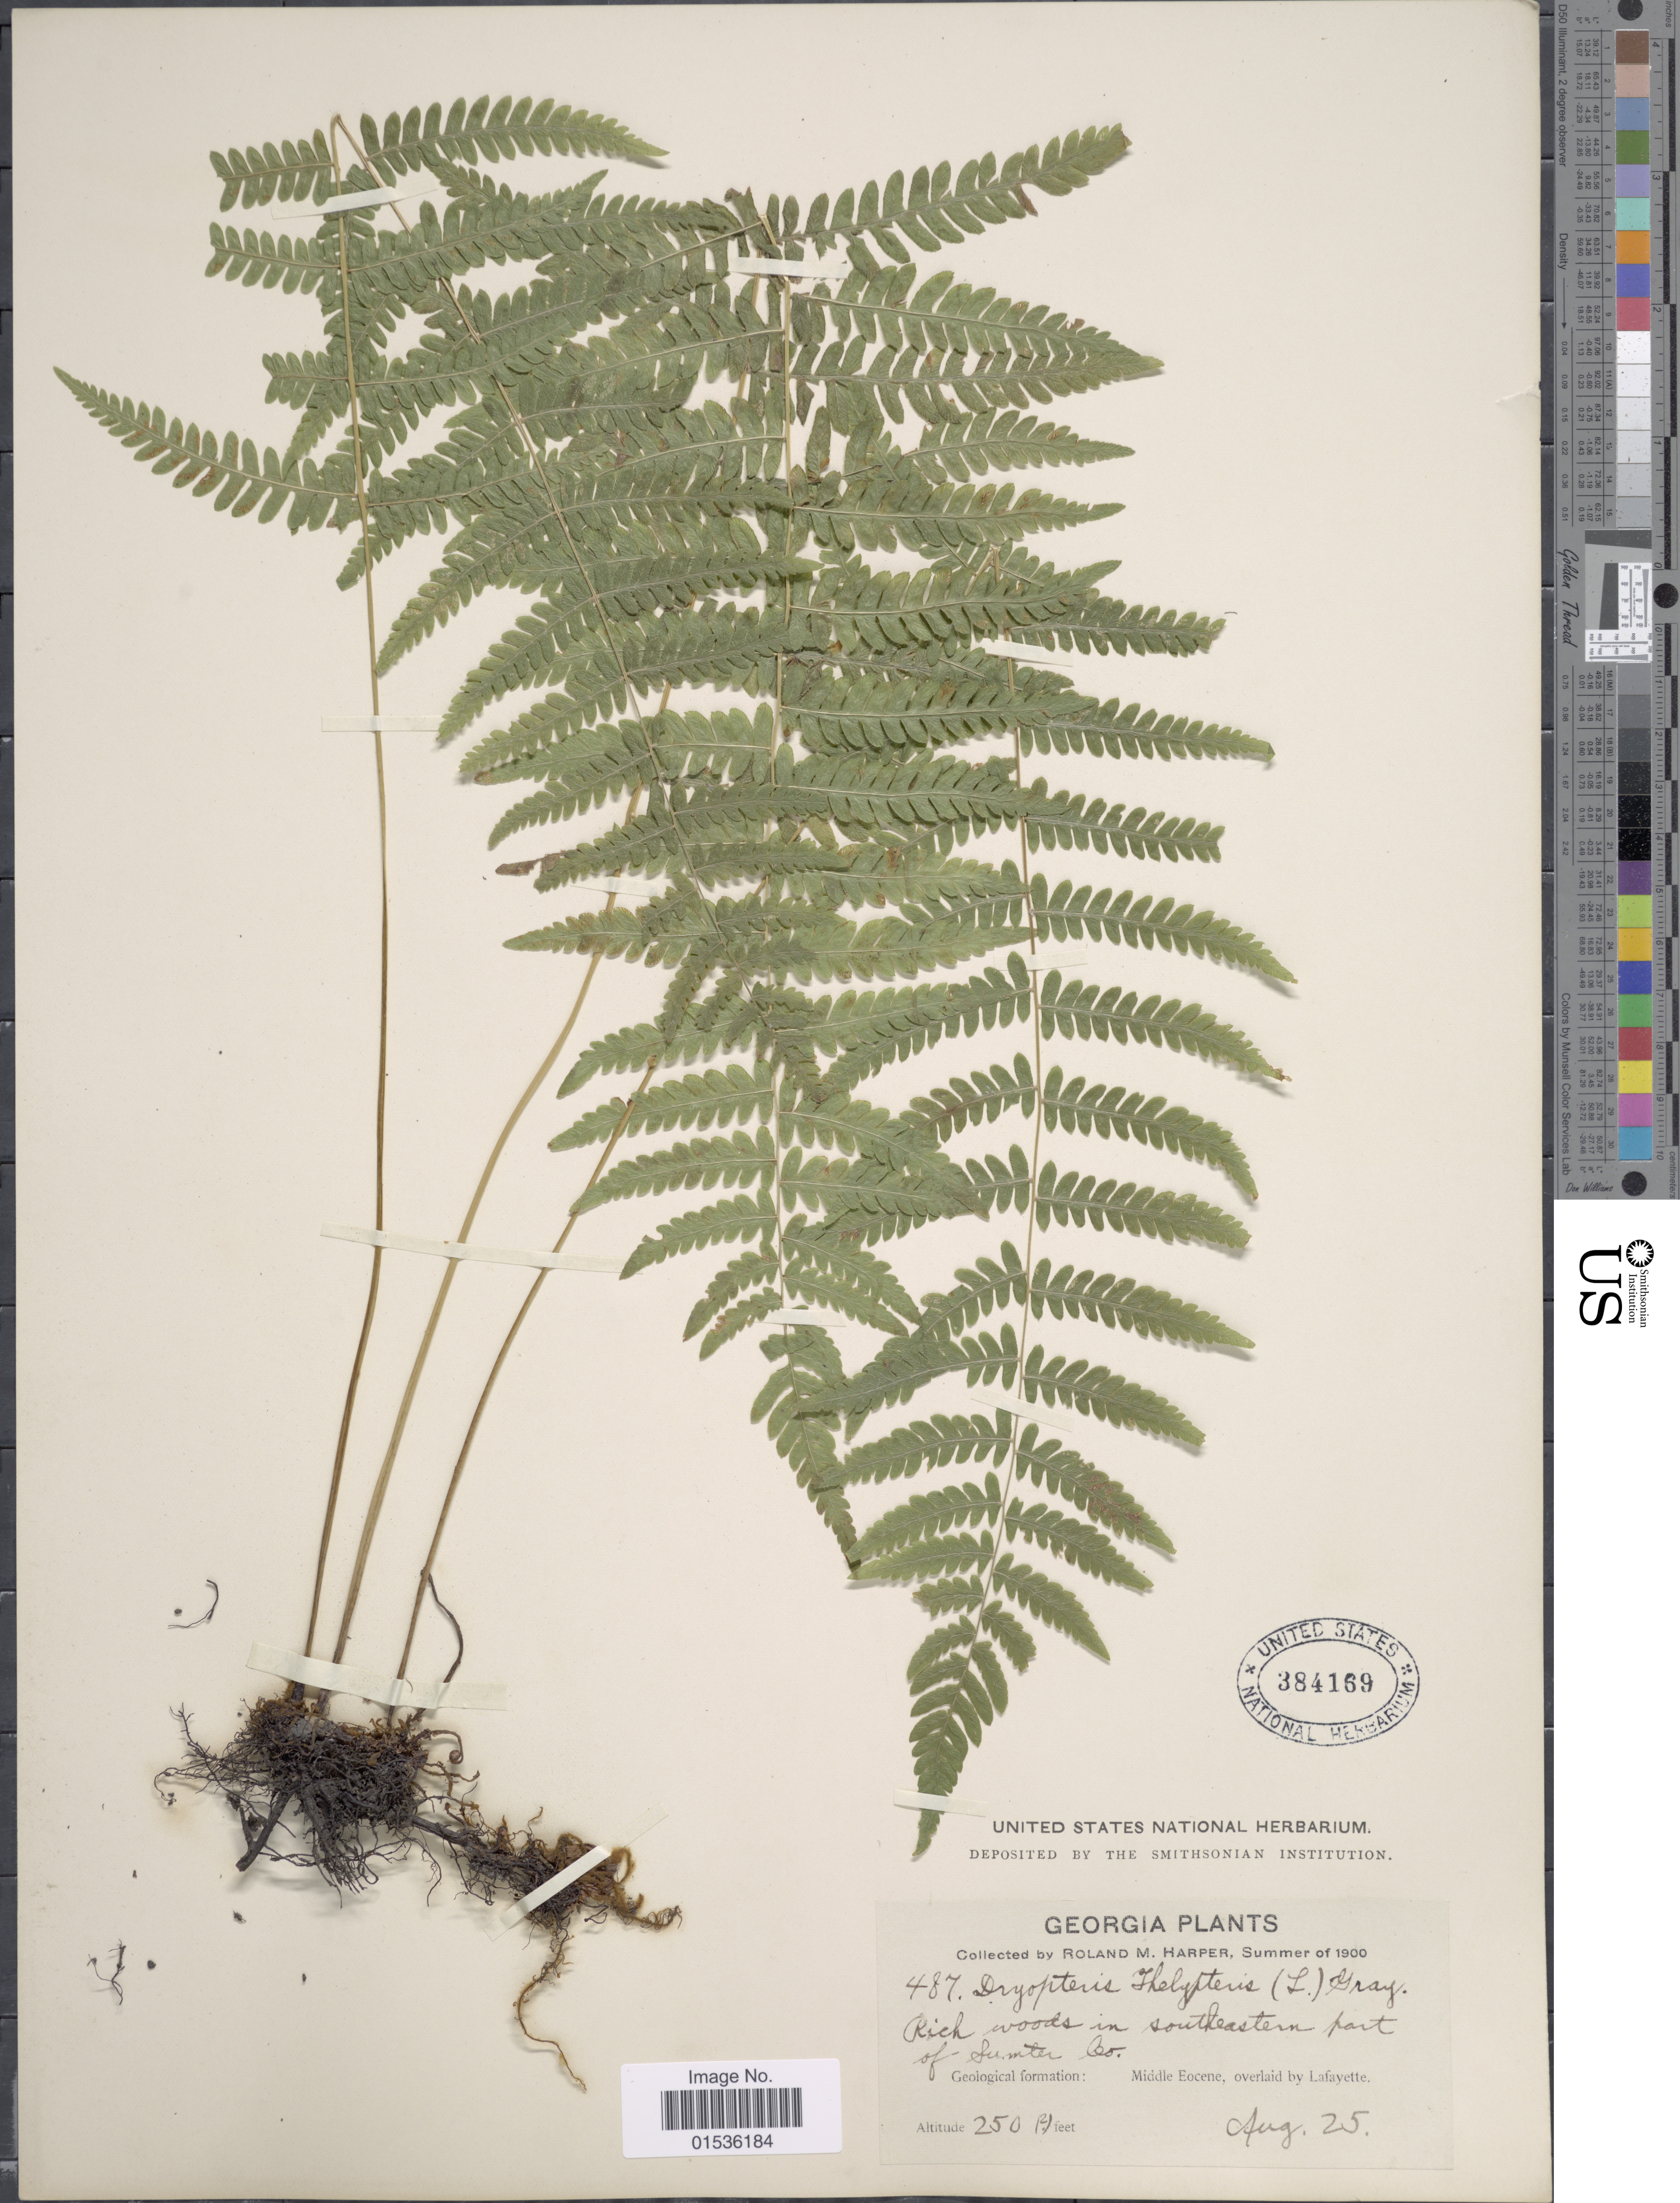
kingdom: Plantae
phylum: Tracheophyta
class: Polypodiopsida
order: Polypodiales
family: Thelypteridaceae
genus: Phegopteris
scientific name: Phegopteris connectilis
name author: (Michx.) Watt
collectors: R. M. Harper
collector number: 487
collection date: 1900-08-25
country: United States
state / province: Georgia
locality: Georgia ,Rich woods in southeastern part of Sumter Co. Middle Eocene, overlaid by Lafayette.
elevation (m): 76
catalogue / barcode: US 384169